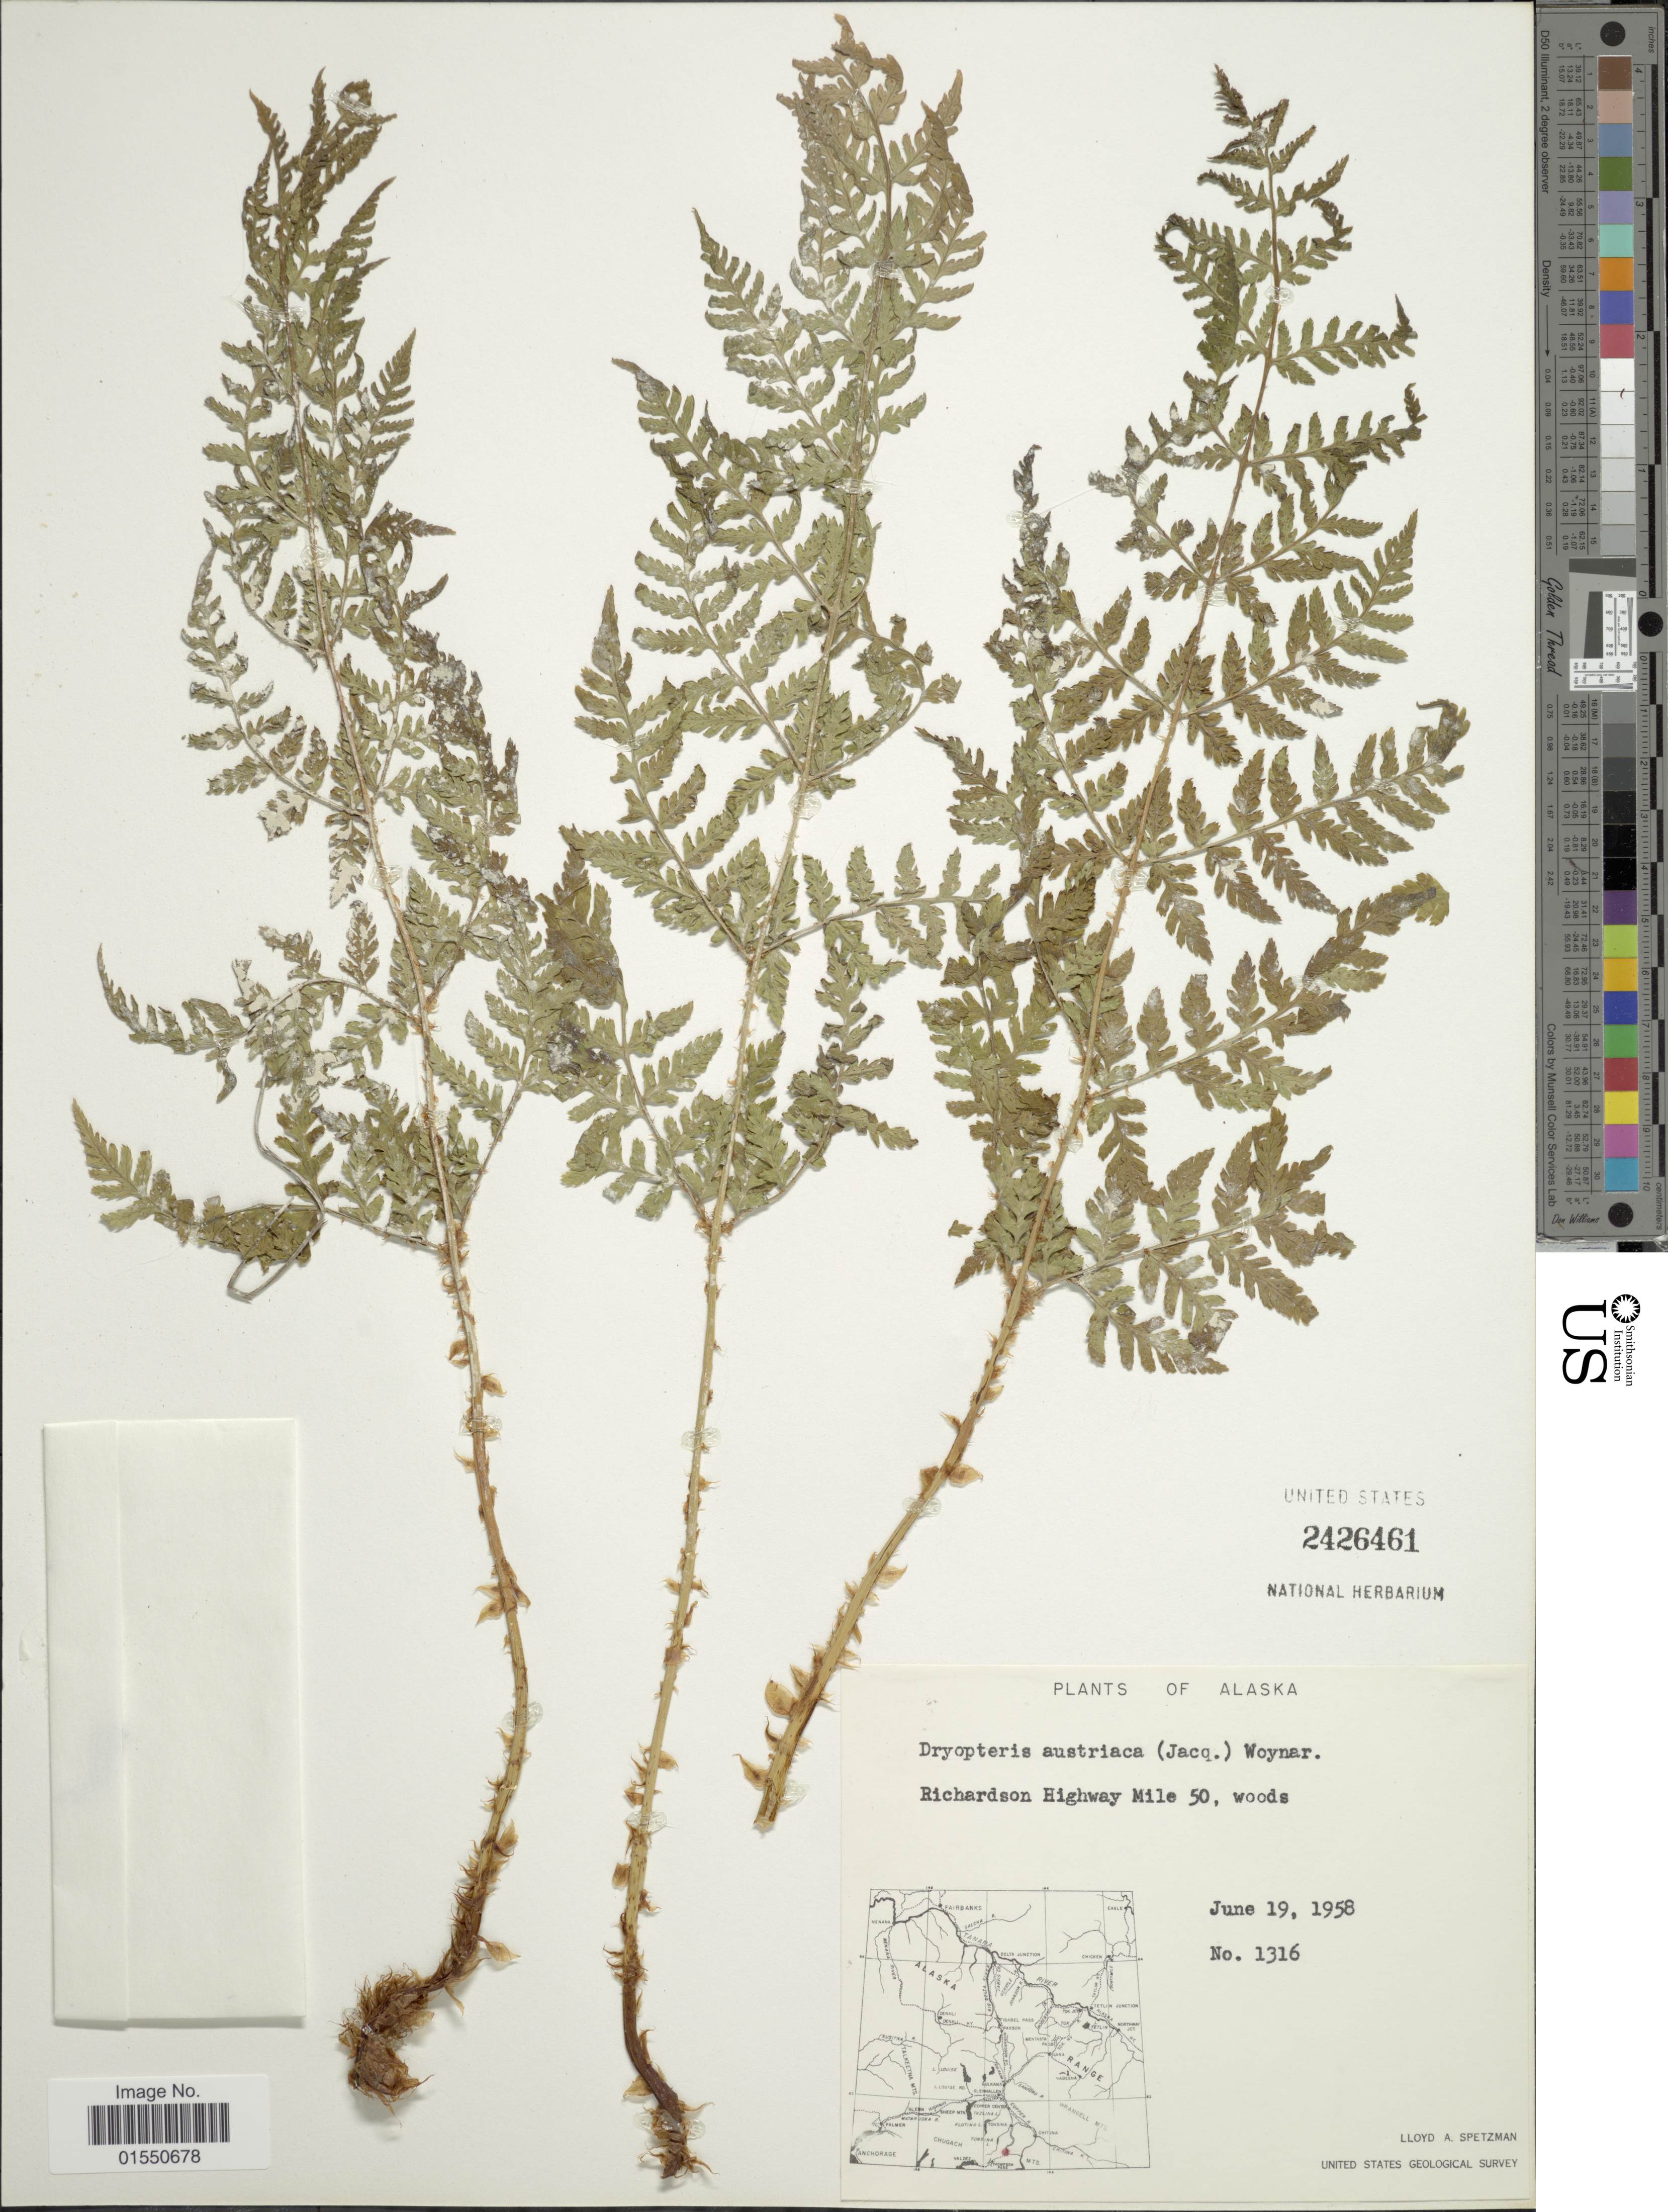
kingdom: Plantae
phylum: Tracheophyta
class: Polypodiopsida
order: Polypodiales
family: Dryopteridaceae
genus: Dryopteris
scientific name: Dryopteris expansa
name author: (C. Presl) Fraser-Jenk. & Jermy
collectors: L. Spetzman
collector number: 1316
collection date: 1958-06-19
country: United States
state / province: Alaska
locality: Richardson Highway Mile 50. woods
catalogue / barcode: US 2426461